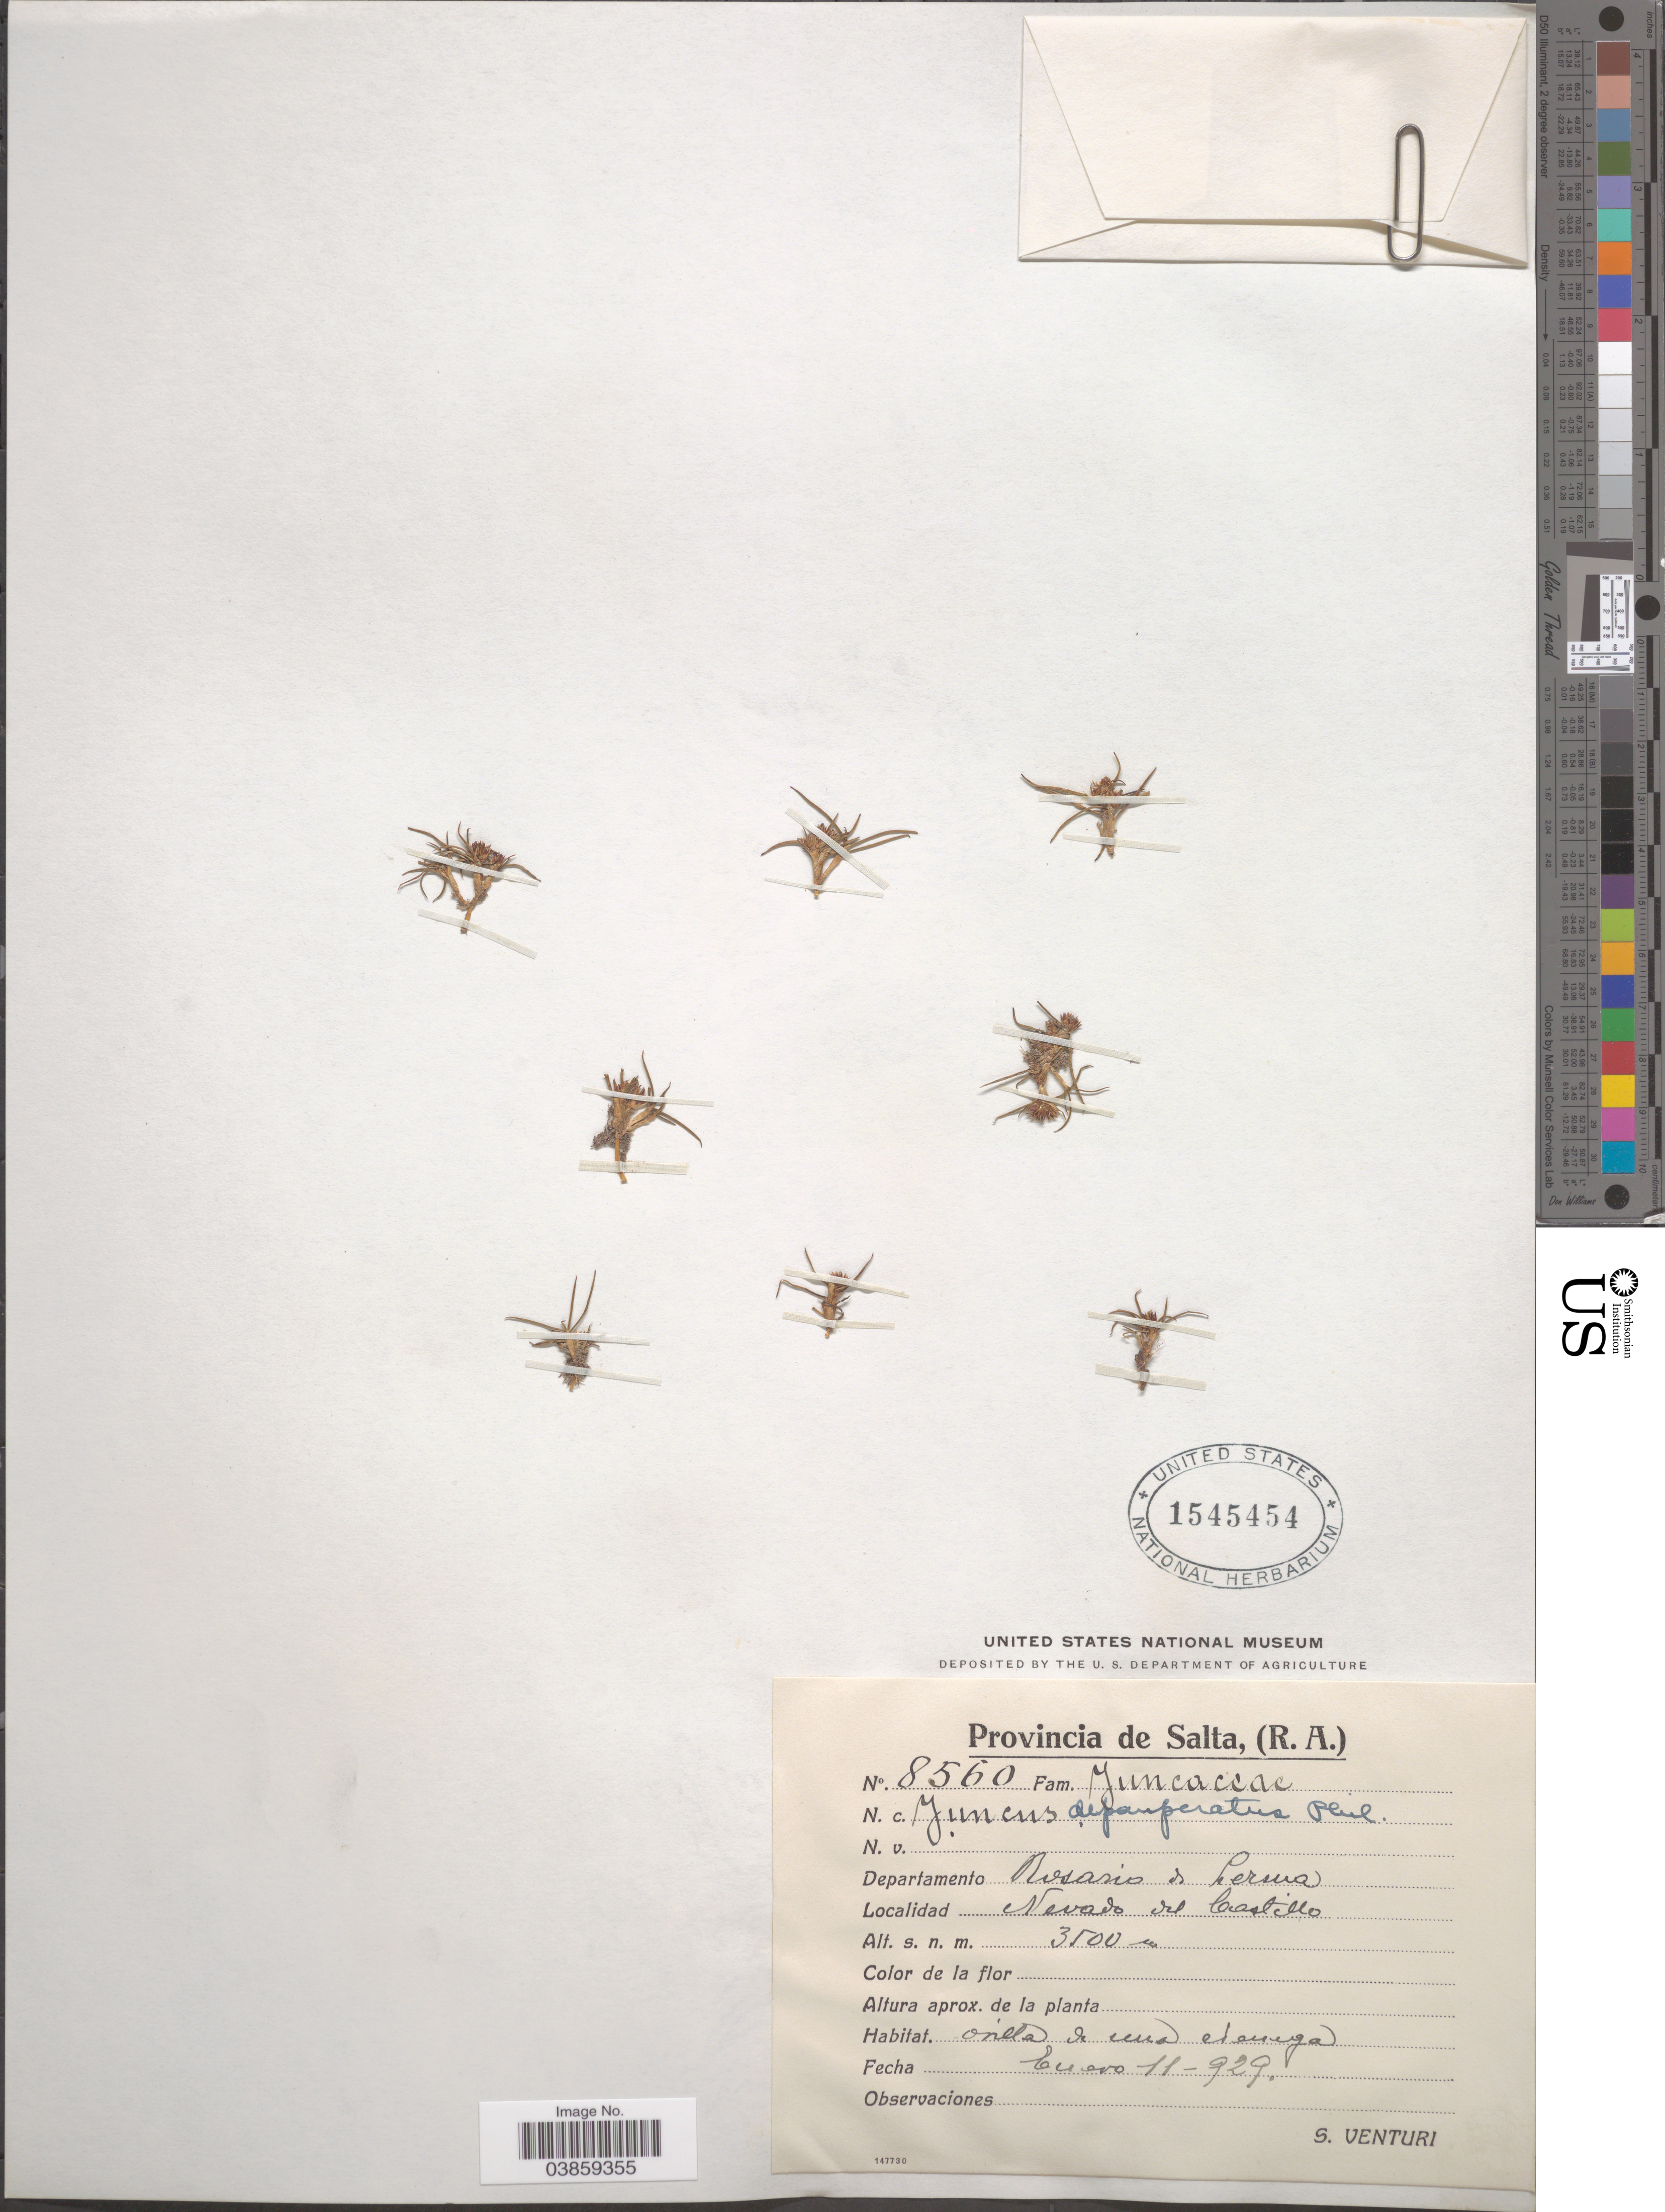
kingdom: Plantae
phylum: Tracheophyta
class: Liliopsida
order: Poales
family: Juncaceae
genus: Juncus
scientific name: Juncus depauperatus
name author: Ten.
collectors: S. Venturi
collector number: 8560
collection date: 1929-01-11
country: Argentina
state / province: Salta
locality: Departamento Rosario de Lerma. Nevado de Castillo.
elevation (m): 3500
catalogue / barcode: US 1545454